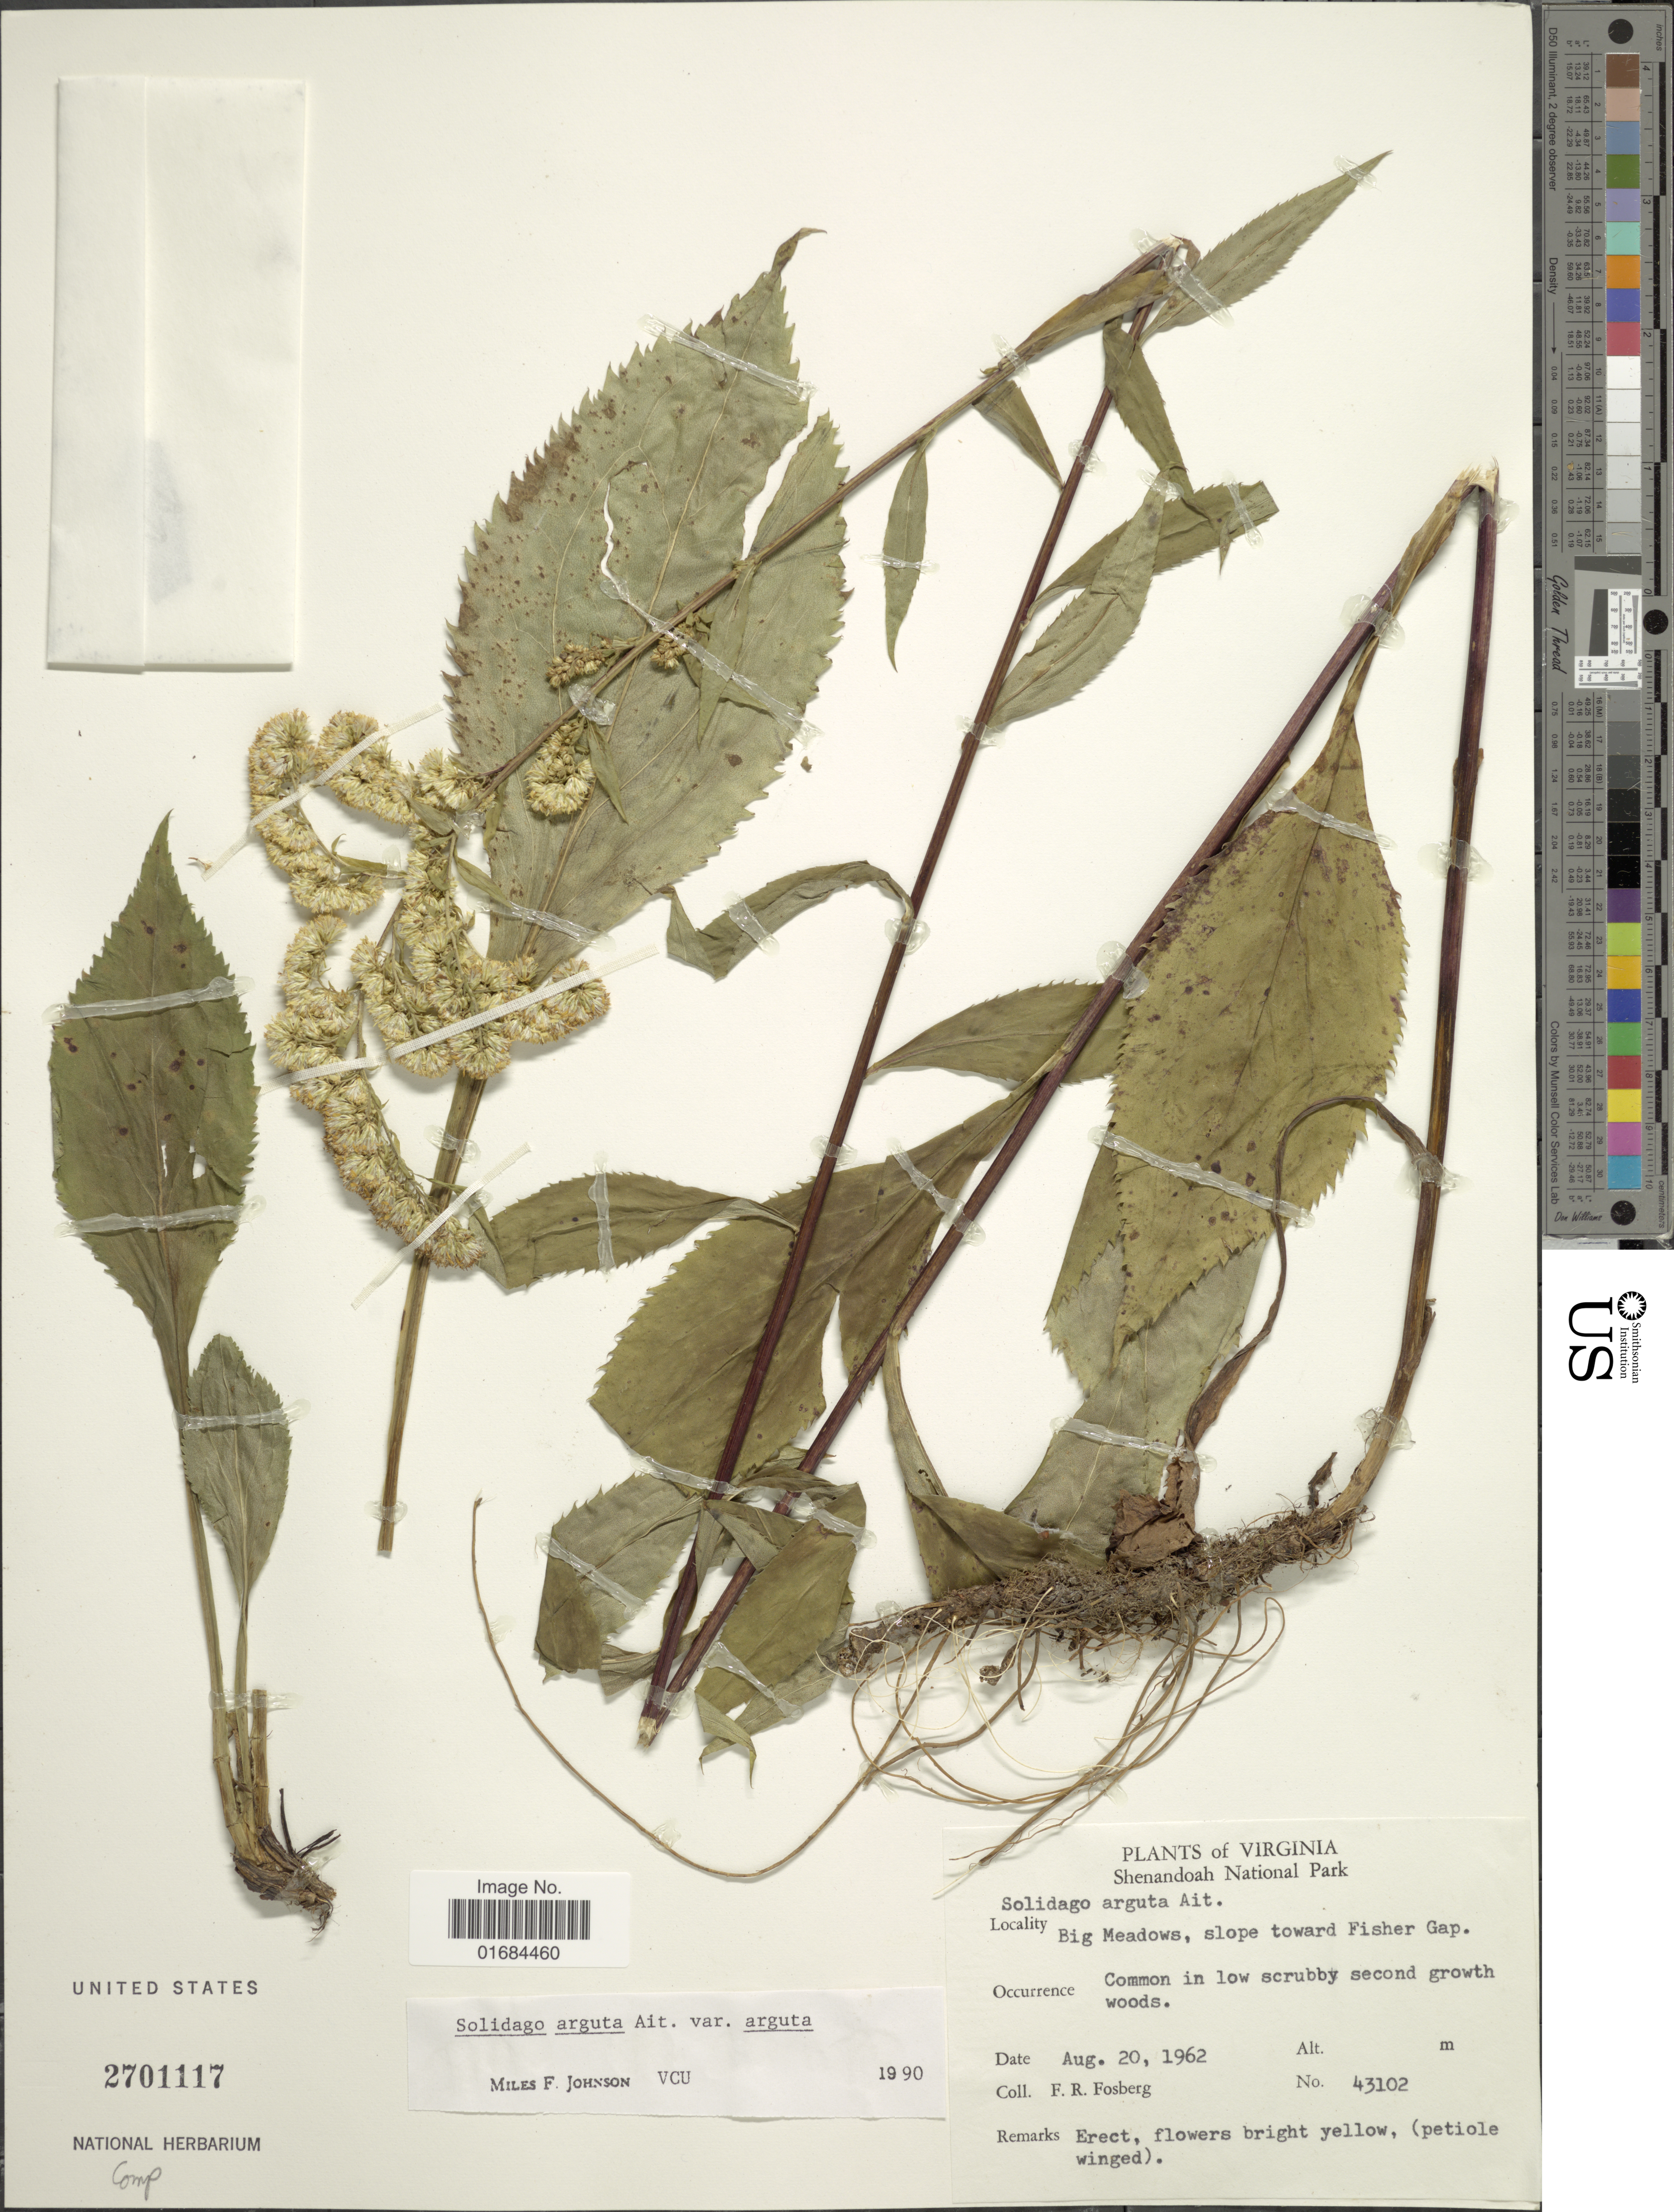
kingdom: Plantae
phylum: Tracheophyta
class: Magnoliopsida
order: Asterales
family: Asteraceae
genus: Solidago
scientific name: Solidago arguta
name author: Aiton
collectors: F. R. Fosberg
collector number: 43102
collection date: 1962-08-20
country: United States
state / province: Virginia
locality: Shenandoah National Park, Big Meadows, slope toward Fisher Gap.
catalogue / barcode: US 2701117